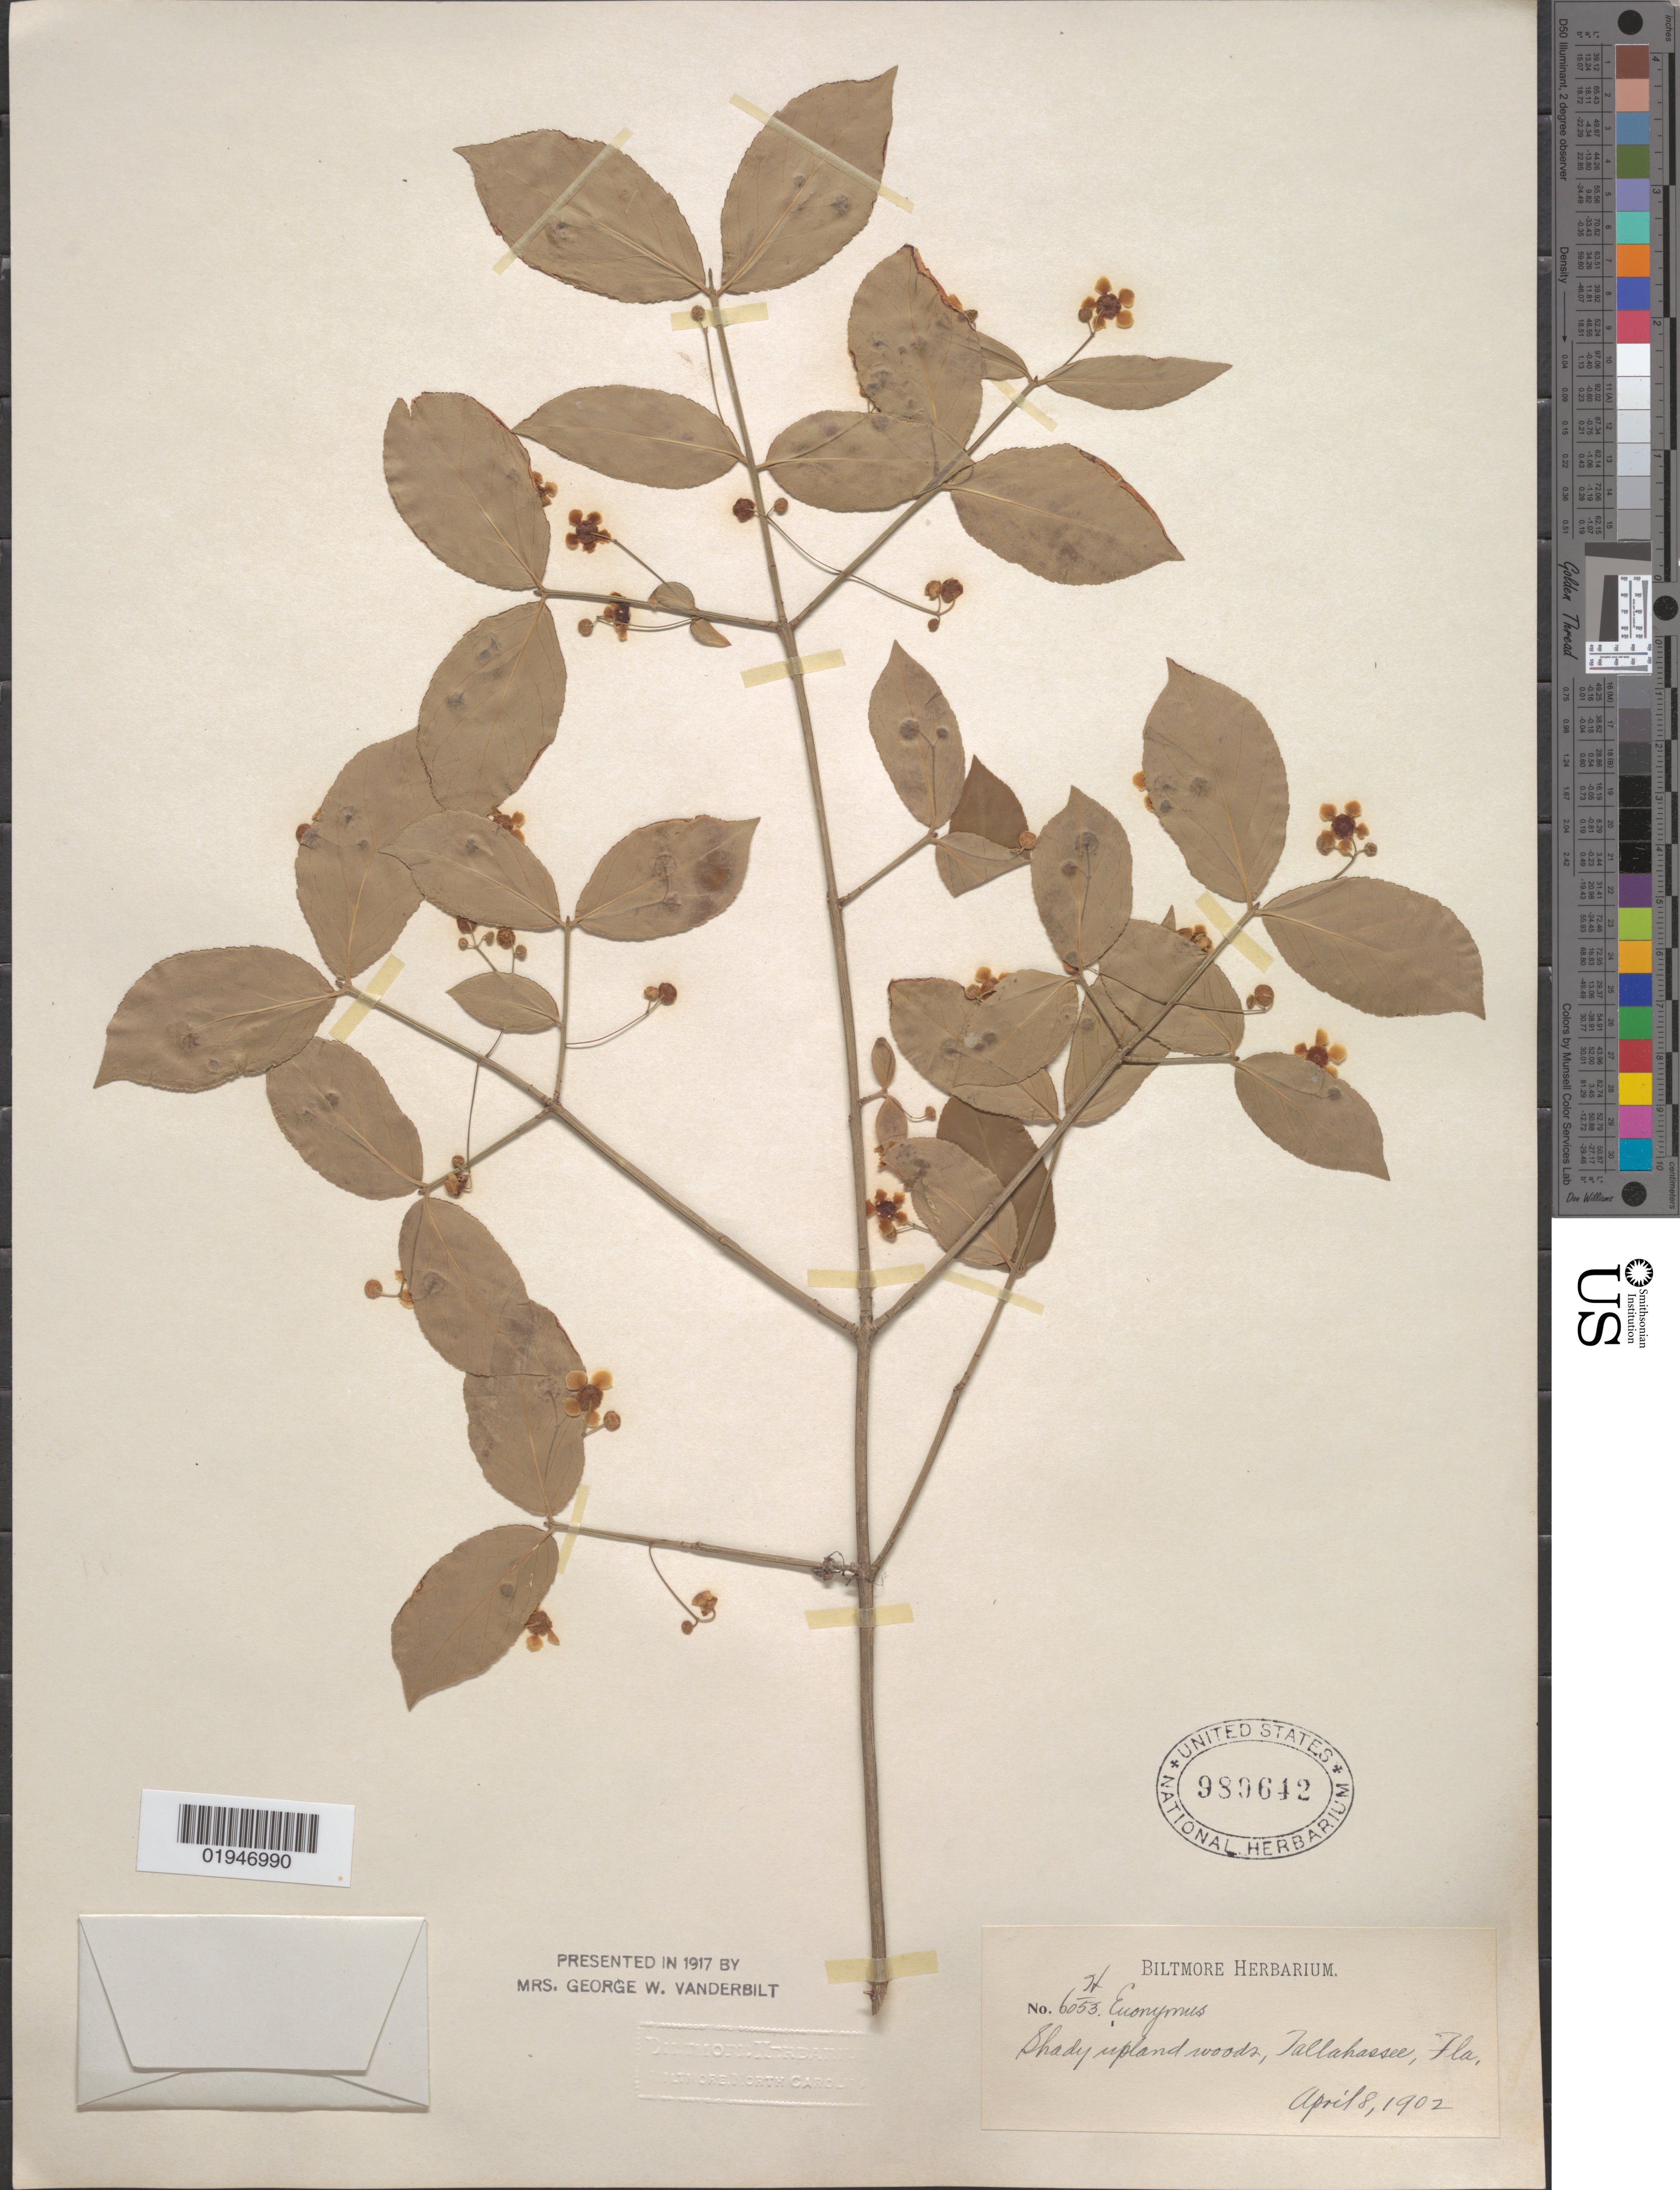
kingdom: Plantae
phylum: Tracheophyta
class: Magnoliopsida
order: Celastrales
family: Celastraceae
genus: Euonymus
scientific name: Euonymus obovatus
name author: Nutt.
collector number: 6053 H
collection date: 1902-04-08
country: United States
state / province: Florida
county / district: Leon County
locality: Tallahassee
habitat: Shady upland woods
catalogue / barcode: US 989642